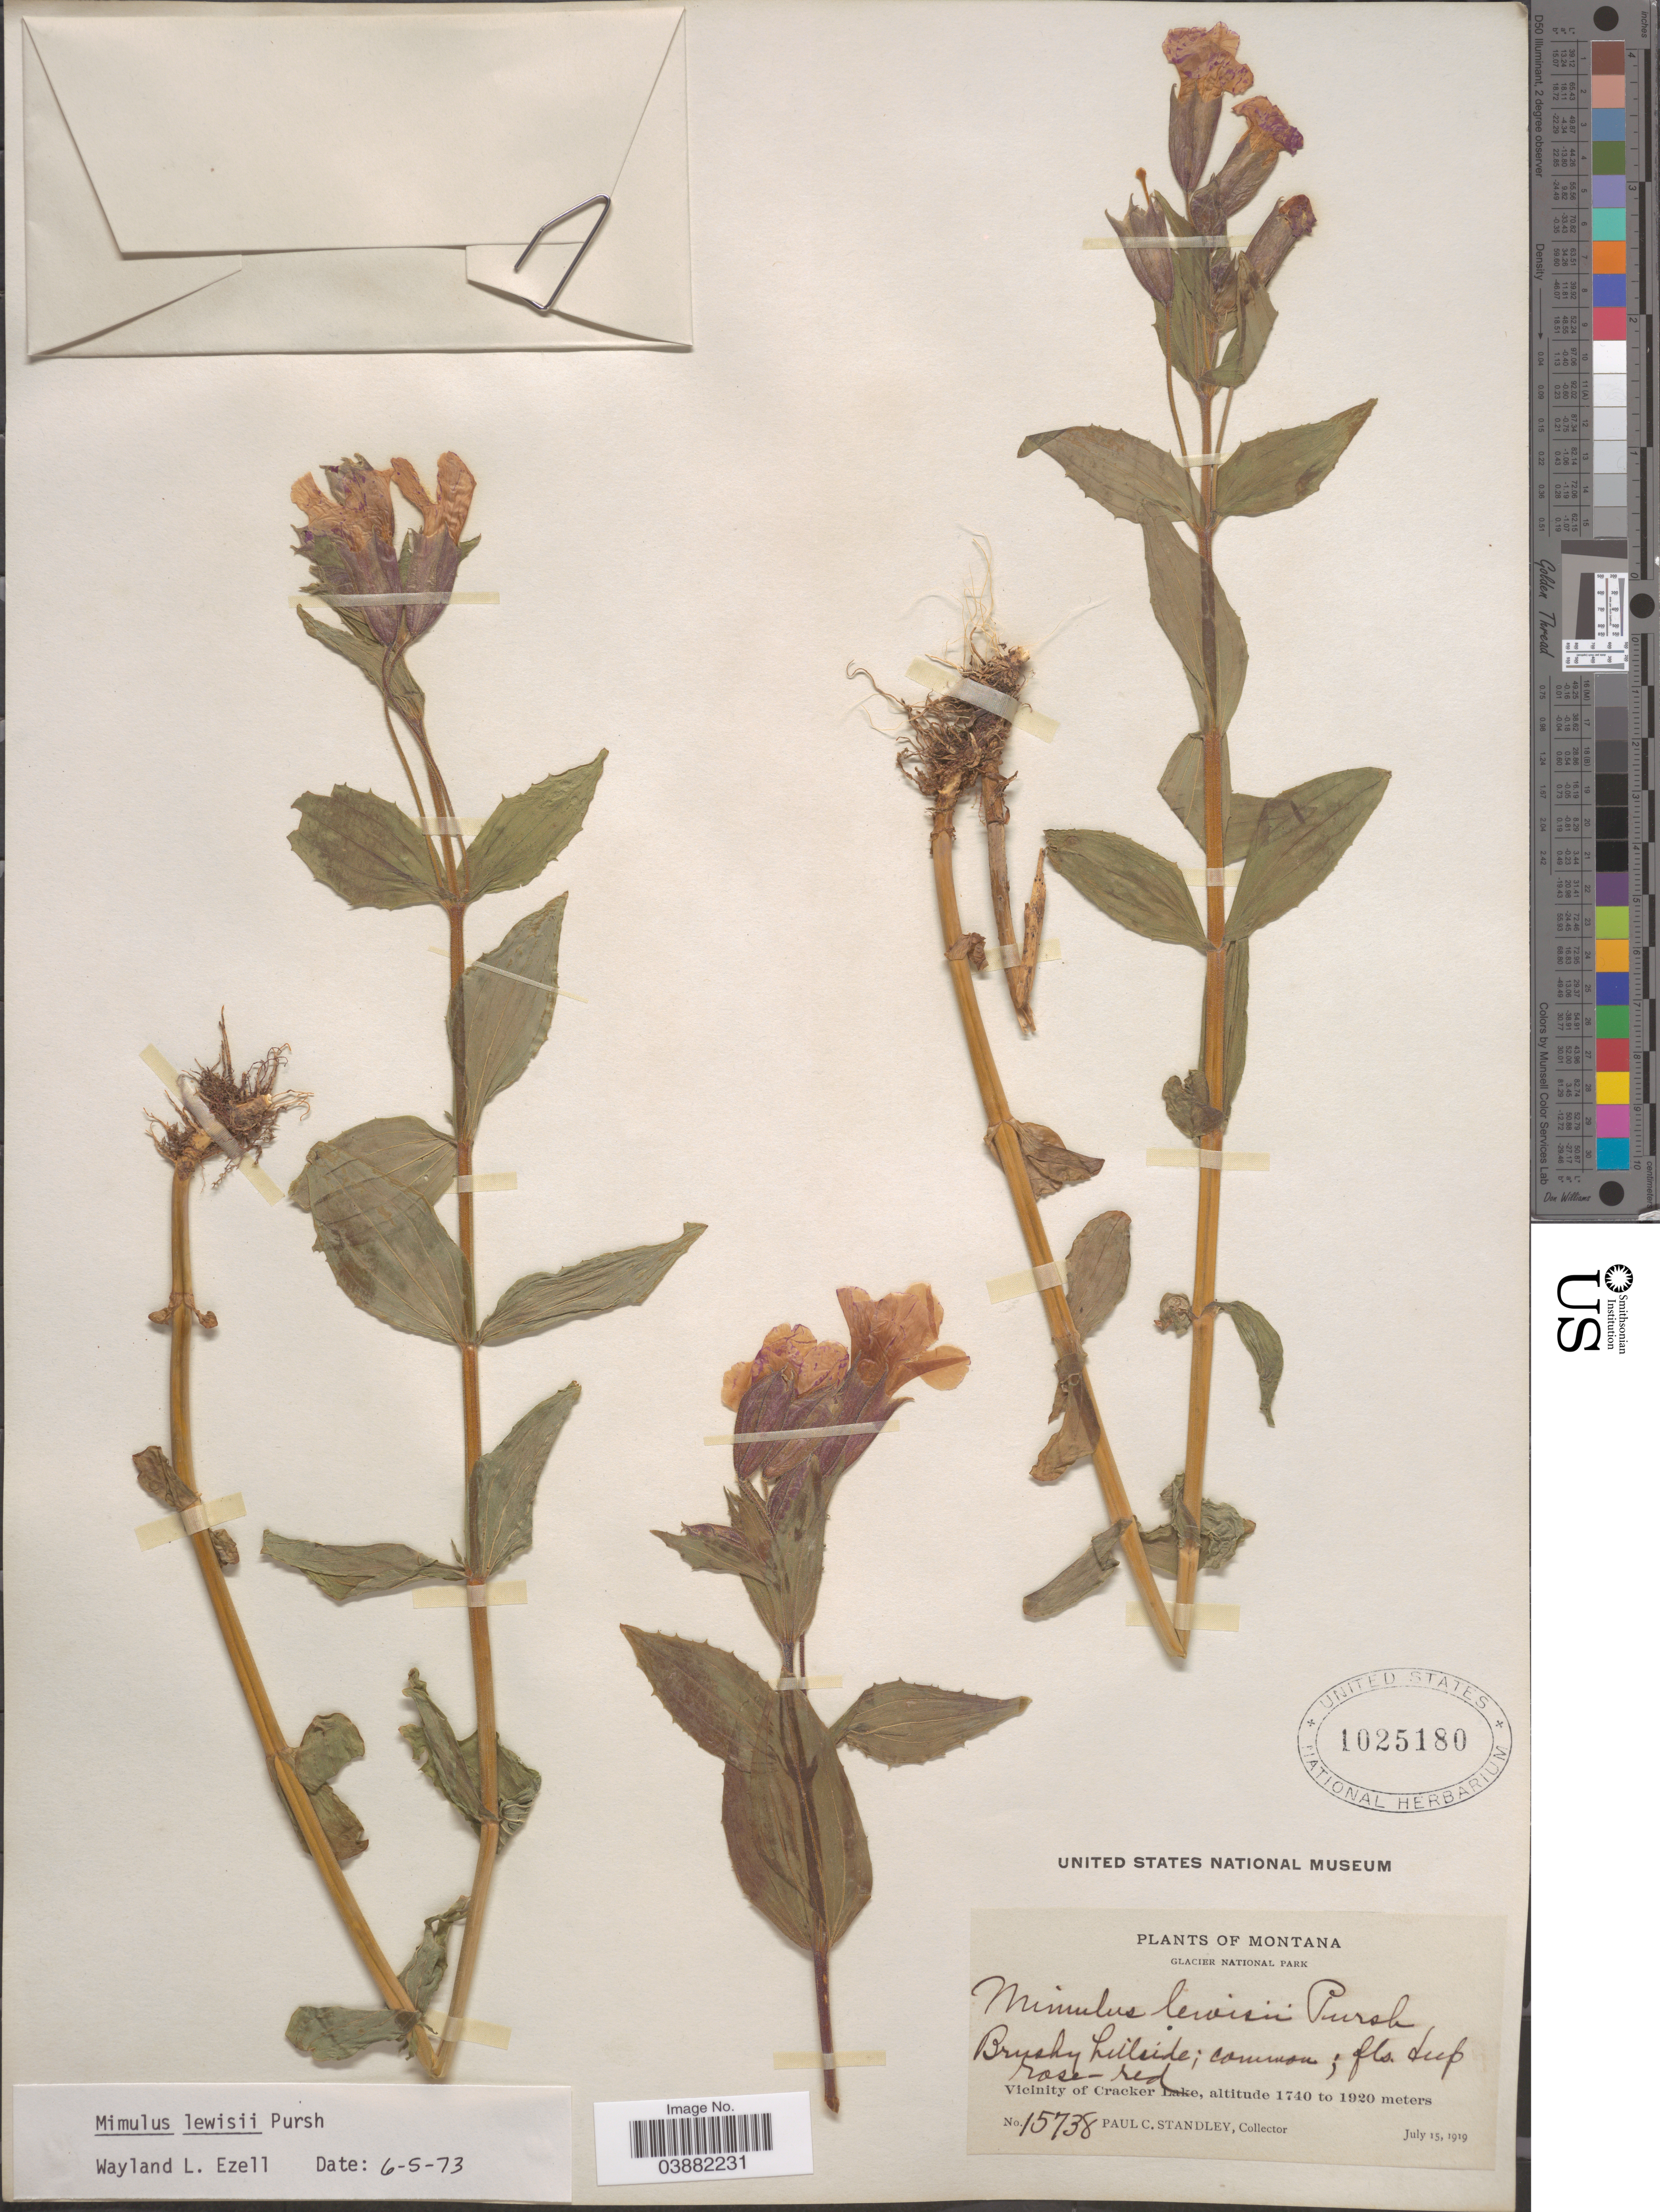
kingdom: Plantae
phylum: Tracheophyta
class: Magnoliopsida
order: Lamiales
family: Phrymaceae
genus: Mimulus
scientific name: Mimulus lewisii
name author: Pursh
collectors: P. C. Standley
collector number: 15738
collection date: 1919-07-15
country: United States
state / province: Montana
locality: Glacier National Park. Vicinity of Cracker Lake.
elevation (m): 1740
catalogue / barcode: US 1025180